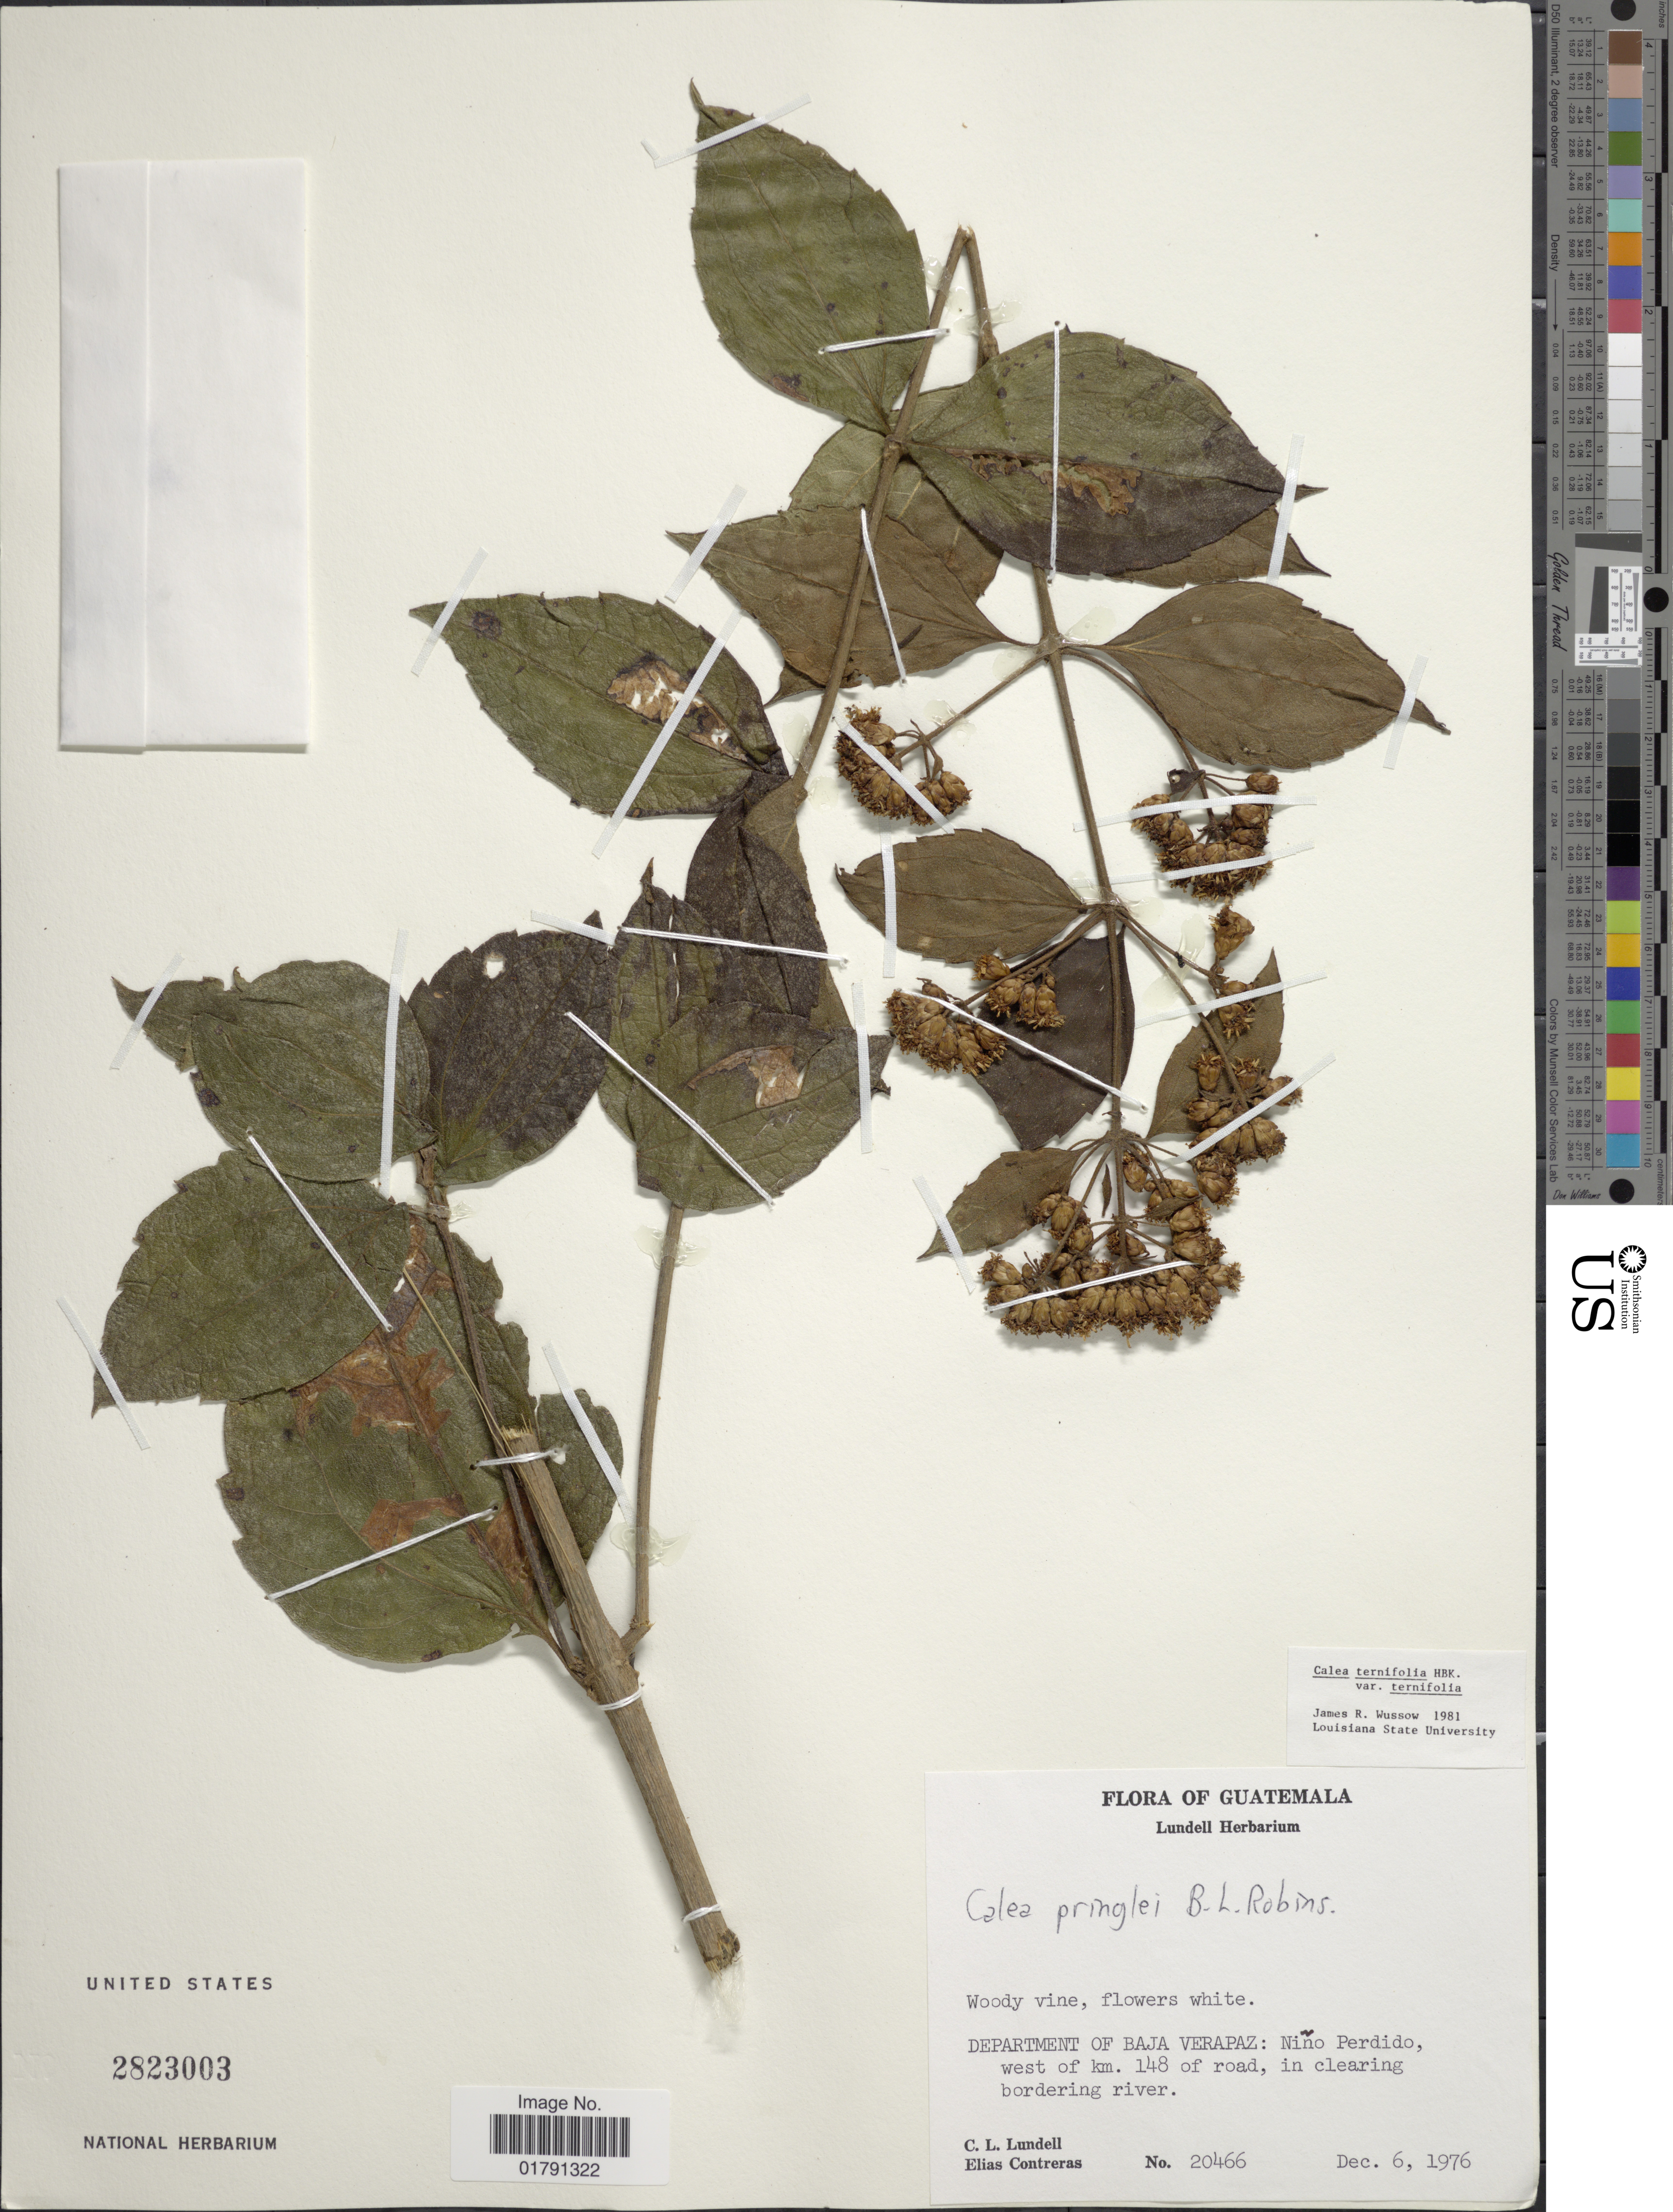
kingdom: Plantae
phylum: Tracheophyta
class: Magnoliopsida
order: Asterales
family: Asteraceae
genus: Calea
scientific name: Calea ternifolia var. ternifolia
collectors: C. L. Lundell & E. Contreras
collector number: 20466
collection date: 1976-12-06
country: Guatemala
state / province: Baja Verapaz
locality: Nino Perdido, west of km 148 of road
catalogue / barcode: US 2823003